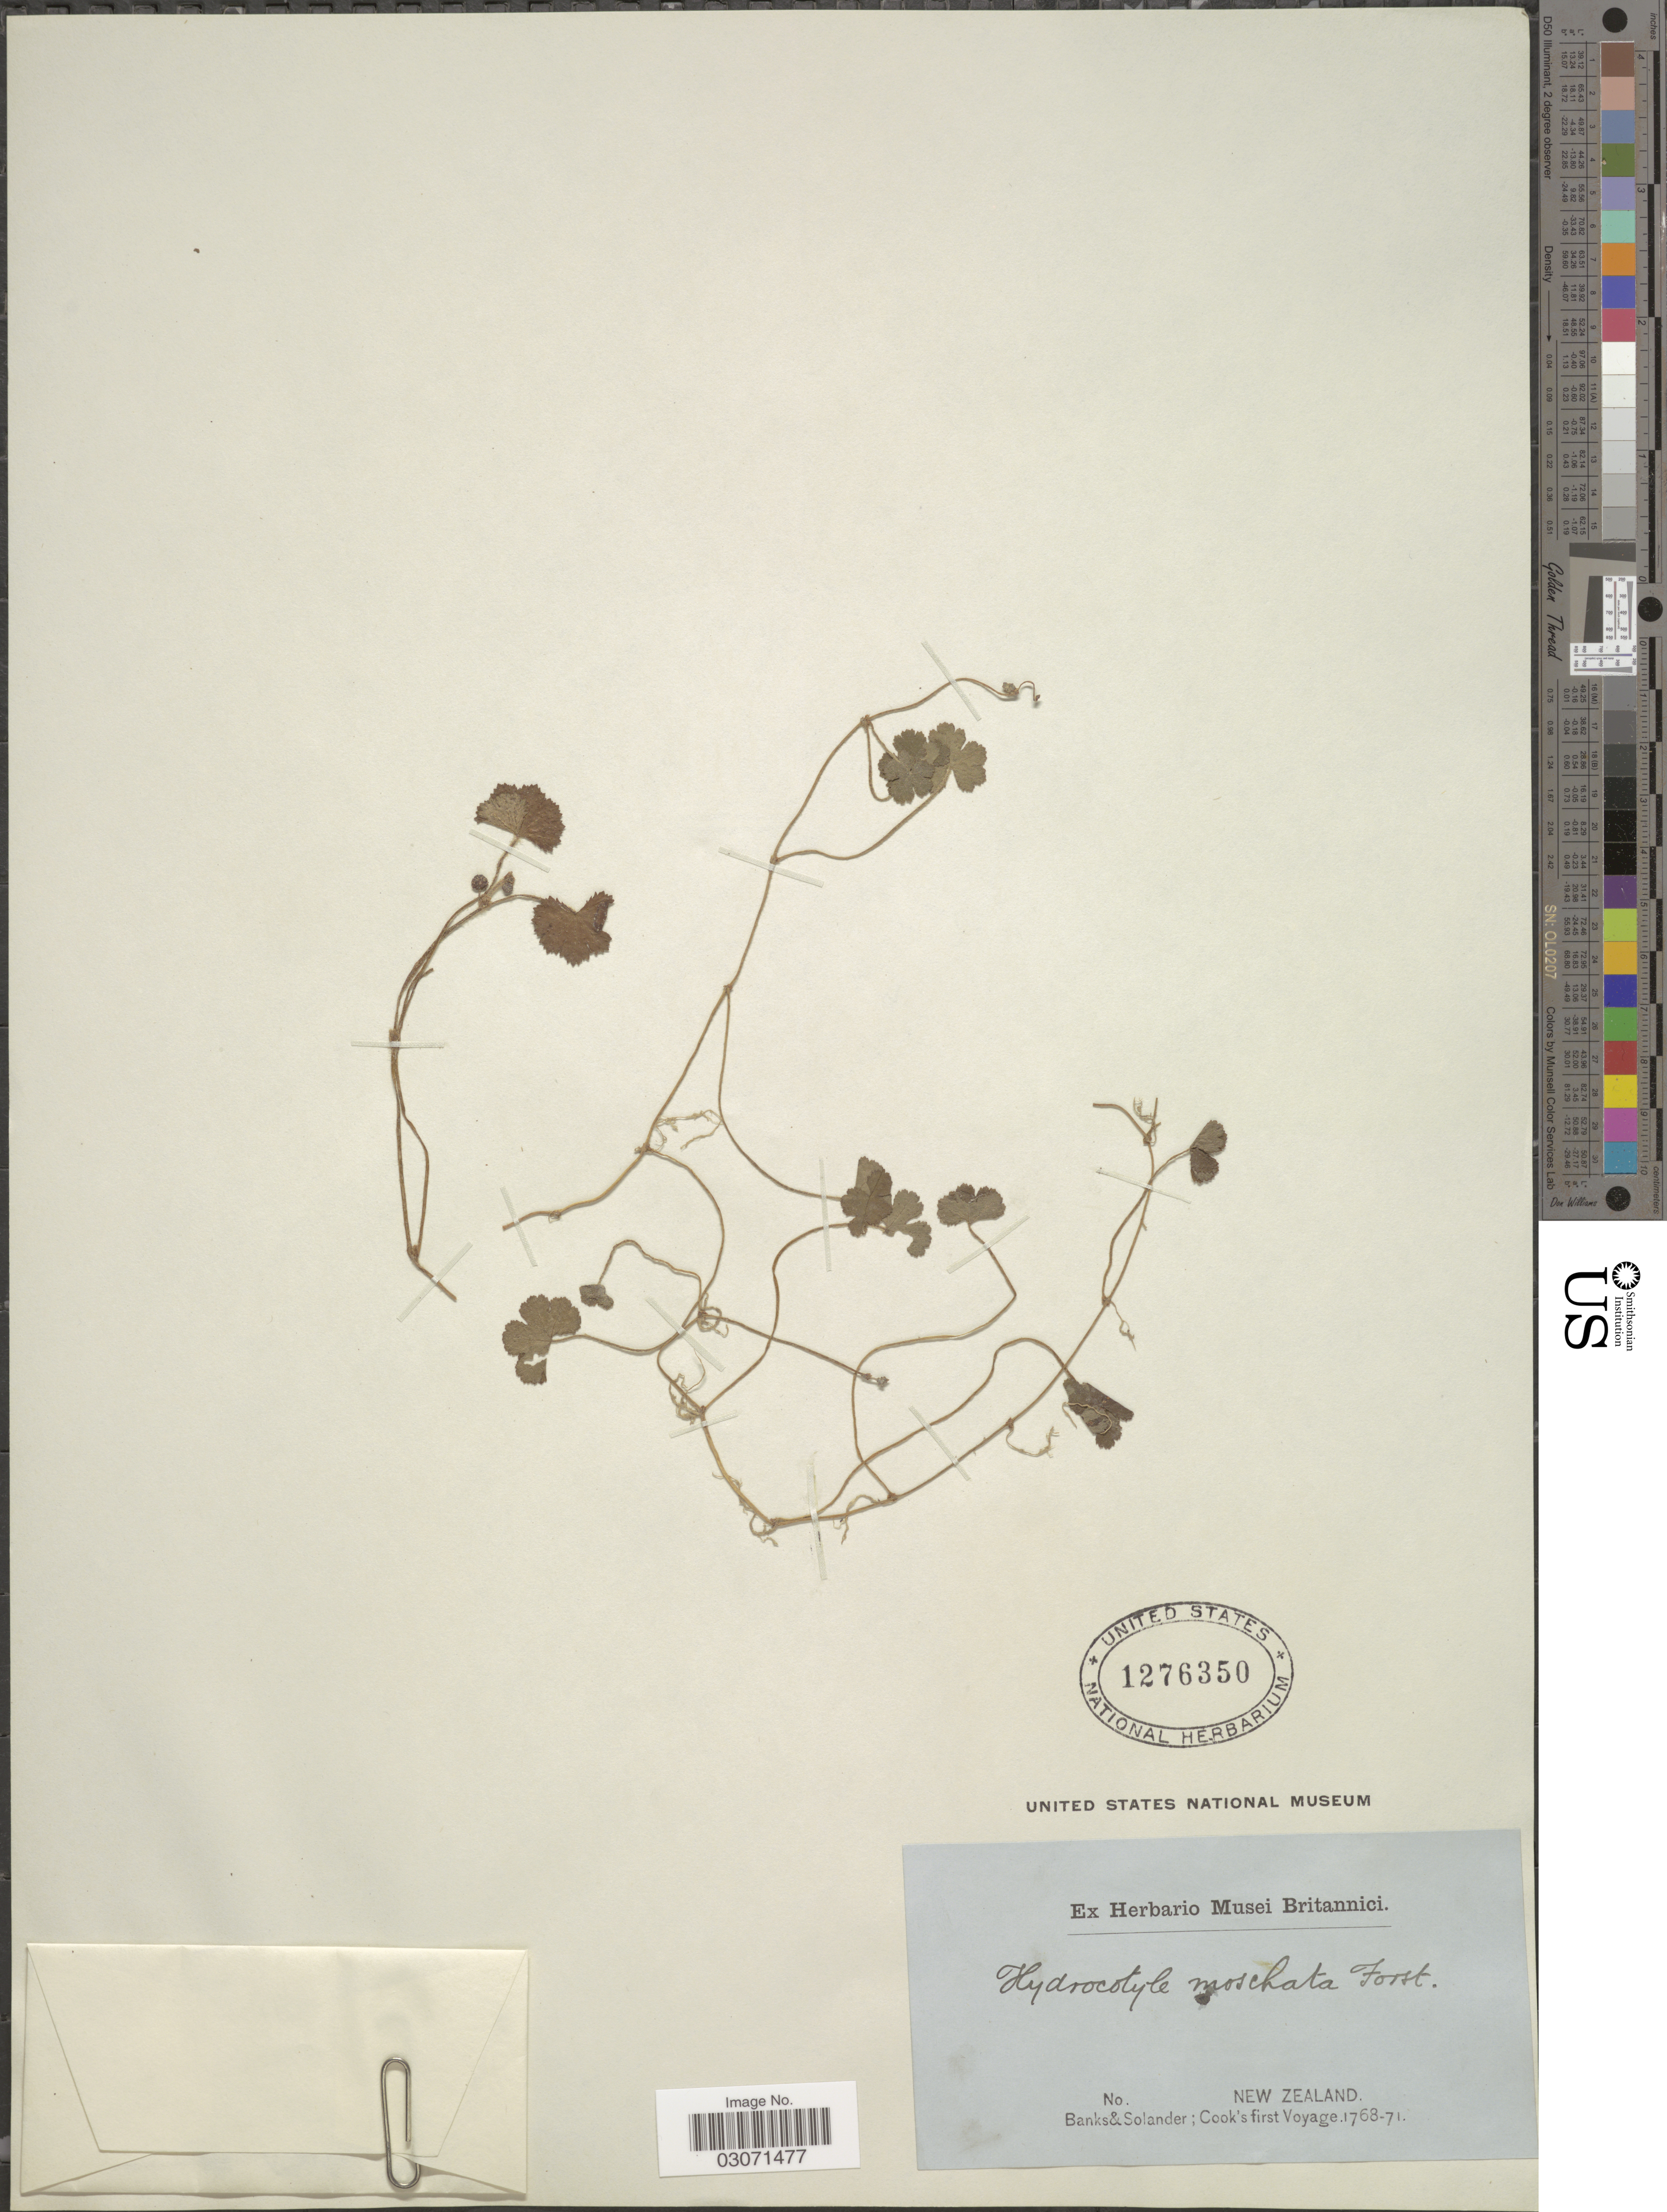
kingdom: Plantae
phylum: Tracheophyta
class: Magnoliopsida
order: Apiales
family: Araliaceae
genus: Hydrocotyle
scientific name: Hydrocotyle moschata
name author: G. Forst.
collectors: -- Banks & -- Solander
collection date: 1768/1771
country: New Zealand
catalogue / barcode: US 1276350